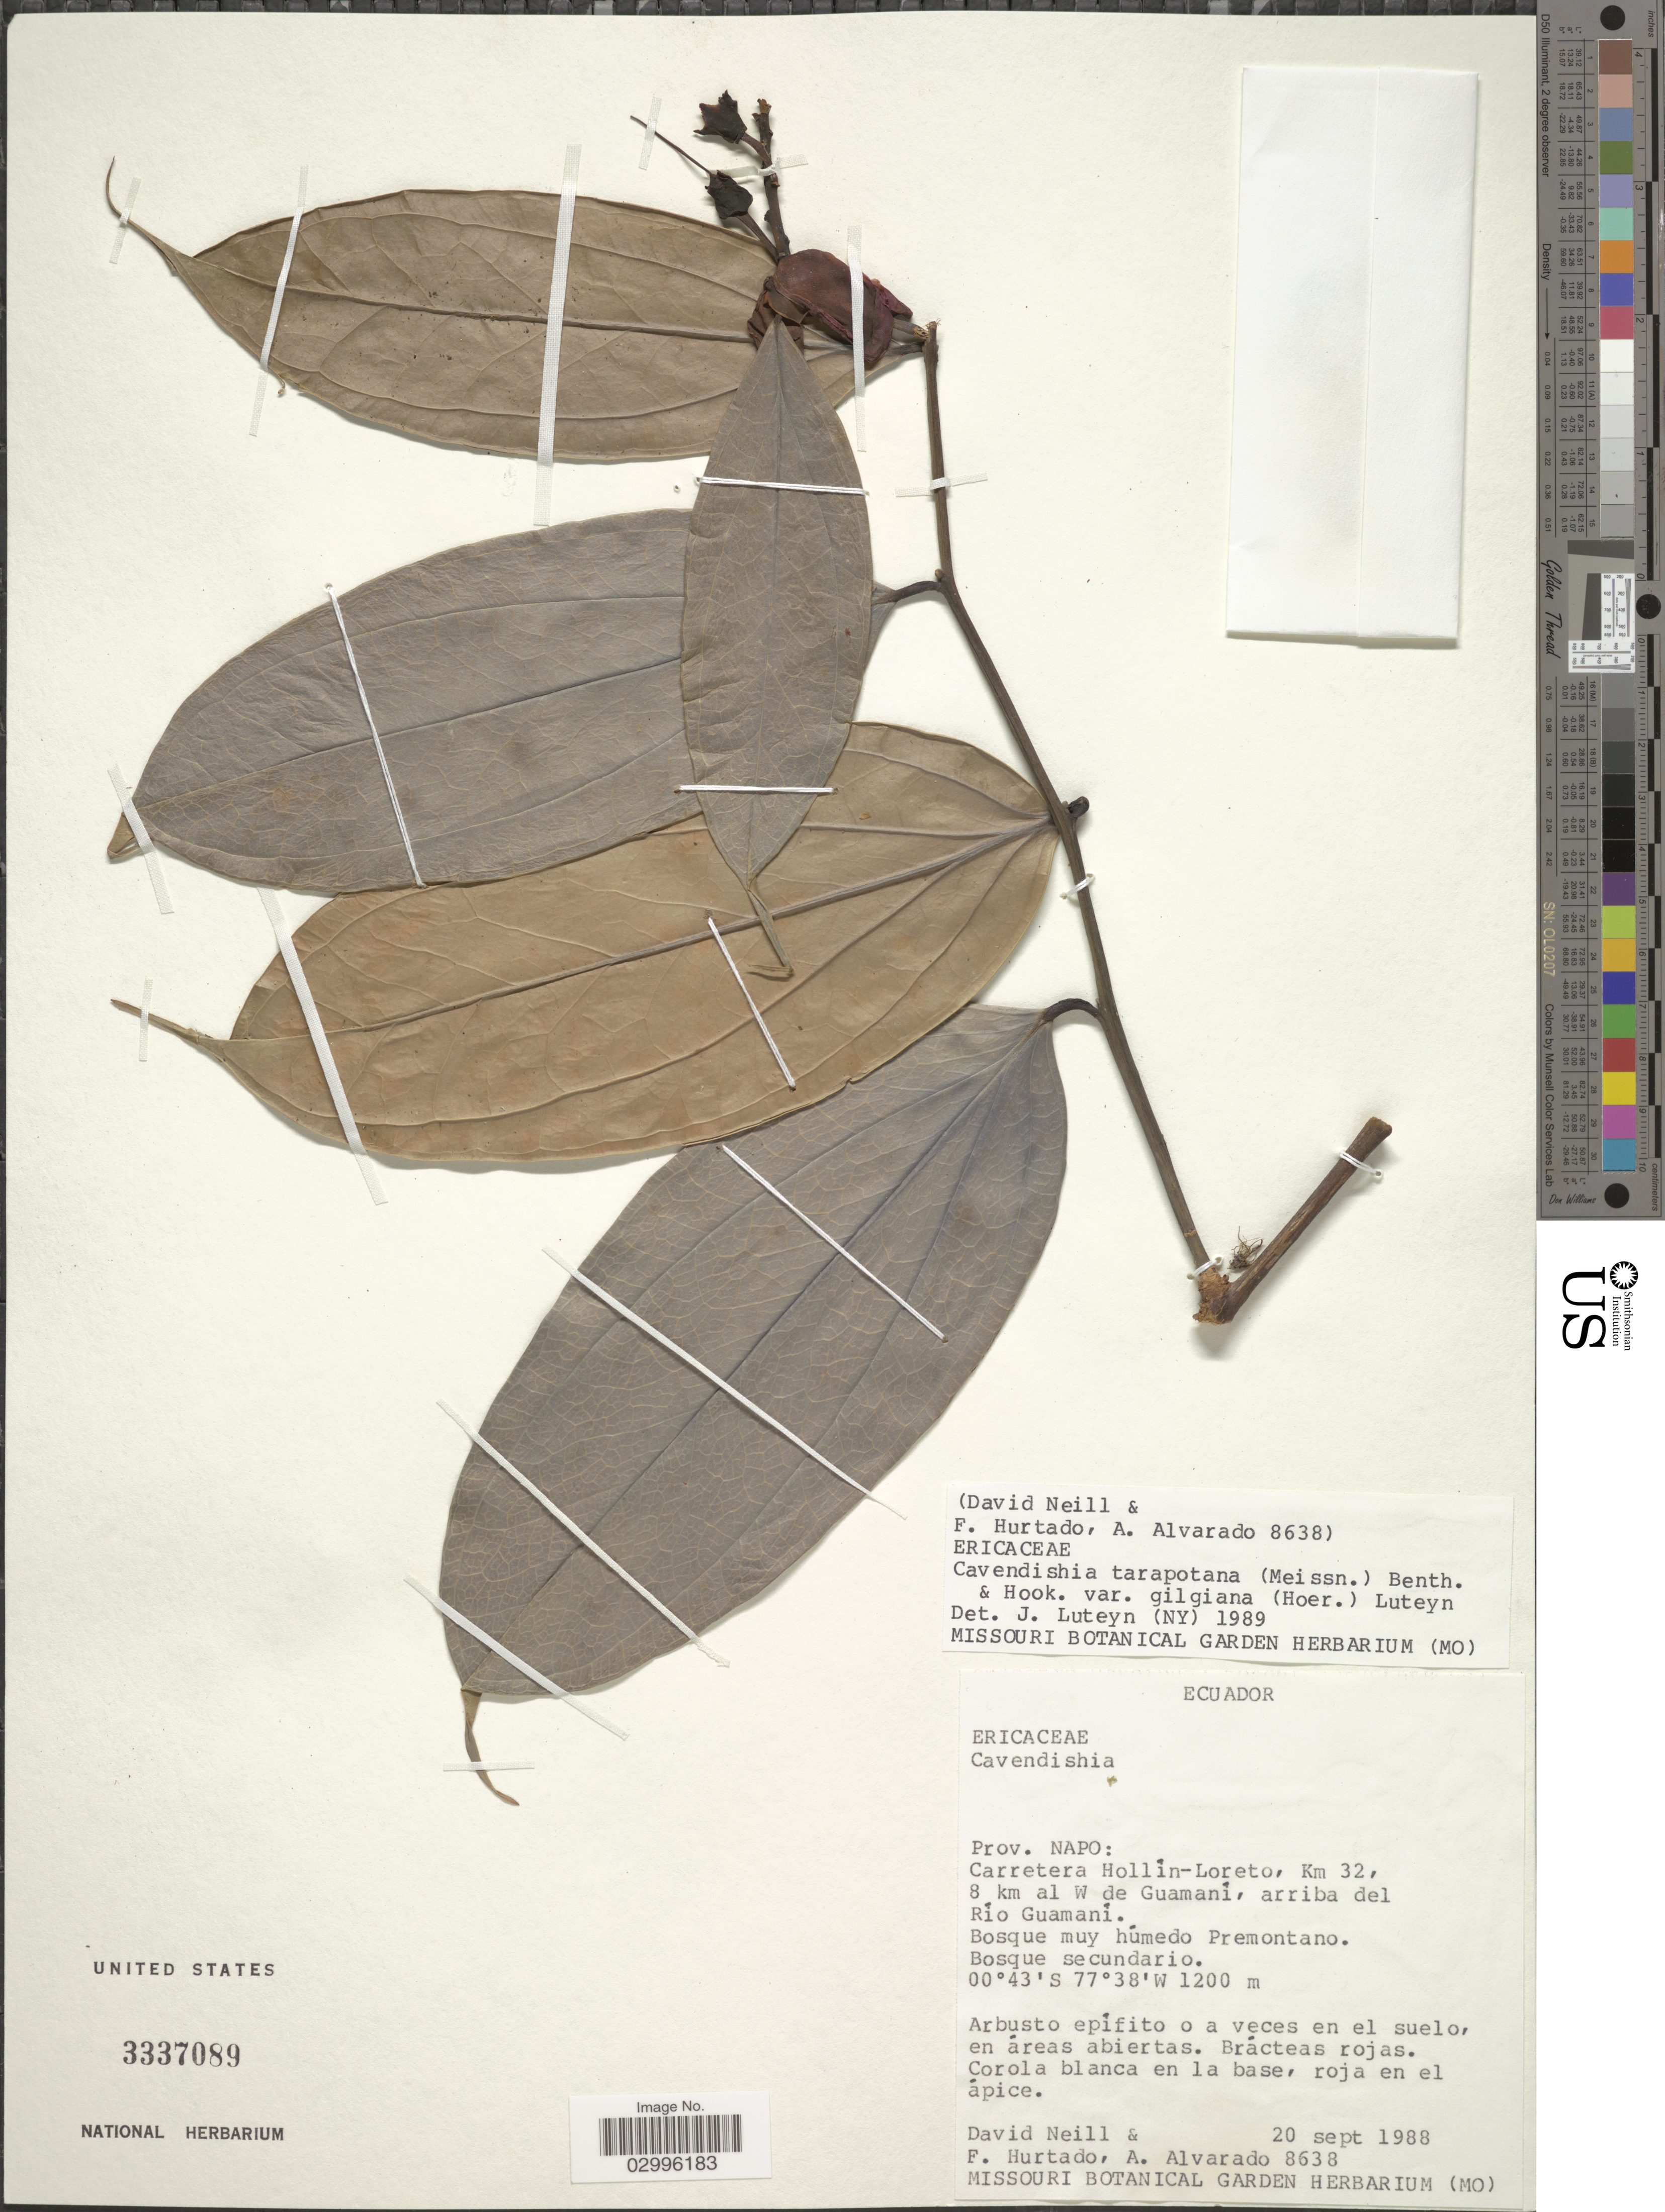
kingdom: Plantae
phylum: Tracheophyta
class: Magnoliopsida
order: Ericales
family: Ericaceae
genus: Cavendishia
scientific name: Cavendishia tarapotana var. gilgiana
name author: (Hoerold) Luteyn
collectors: D. Neill, F. Hurtado & A. Alvarado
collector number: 8638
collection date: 1988-09-20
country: Ecuador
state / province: Napo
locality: Carretera Hollín-Loreto, Km 32, 8 km al W de Guamaní, arriba del Río Guamaní.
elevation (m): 1200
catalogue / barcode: US 3337089